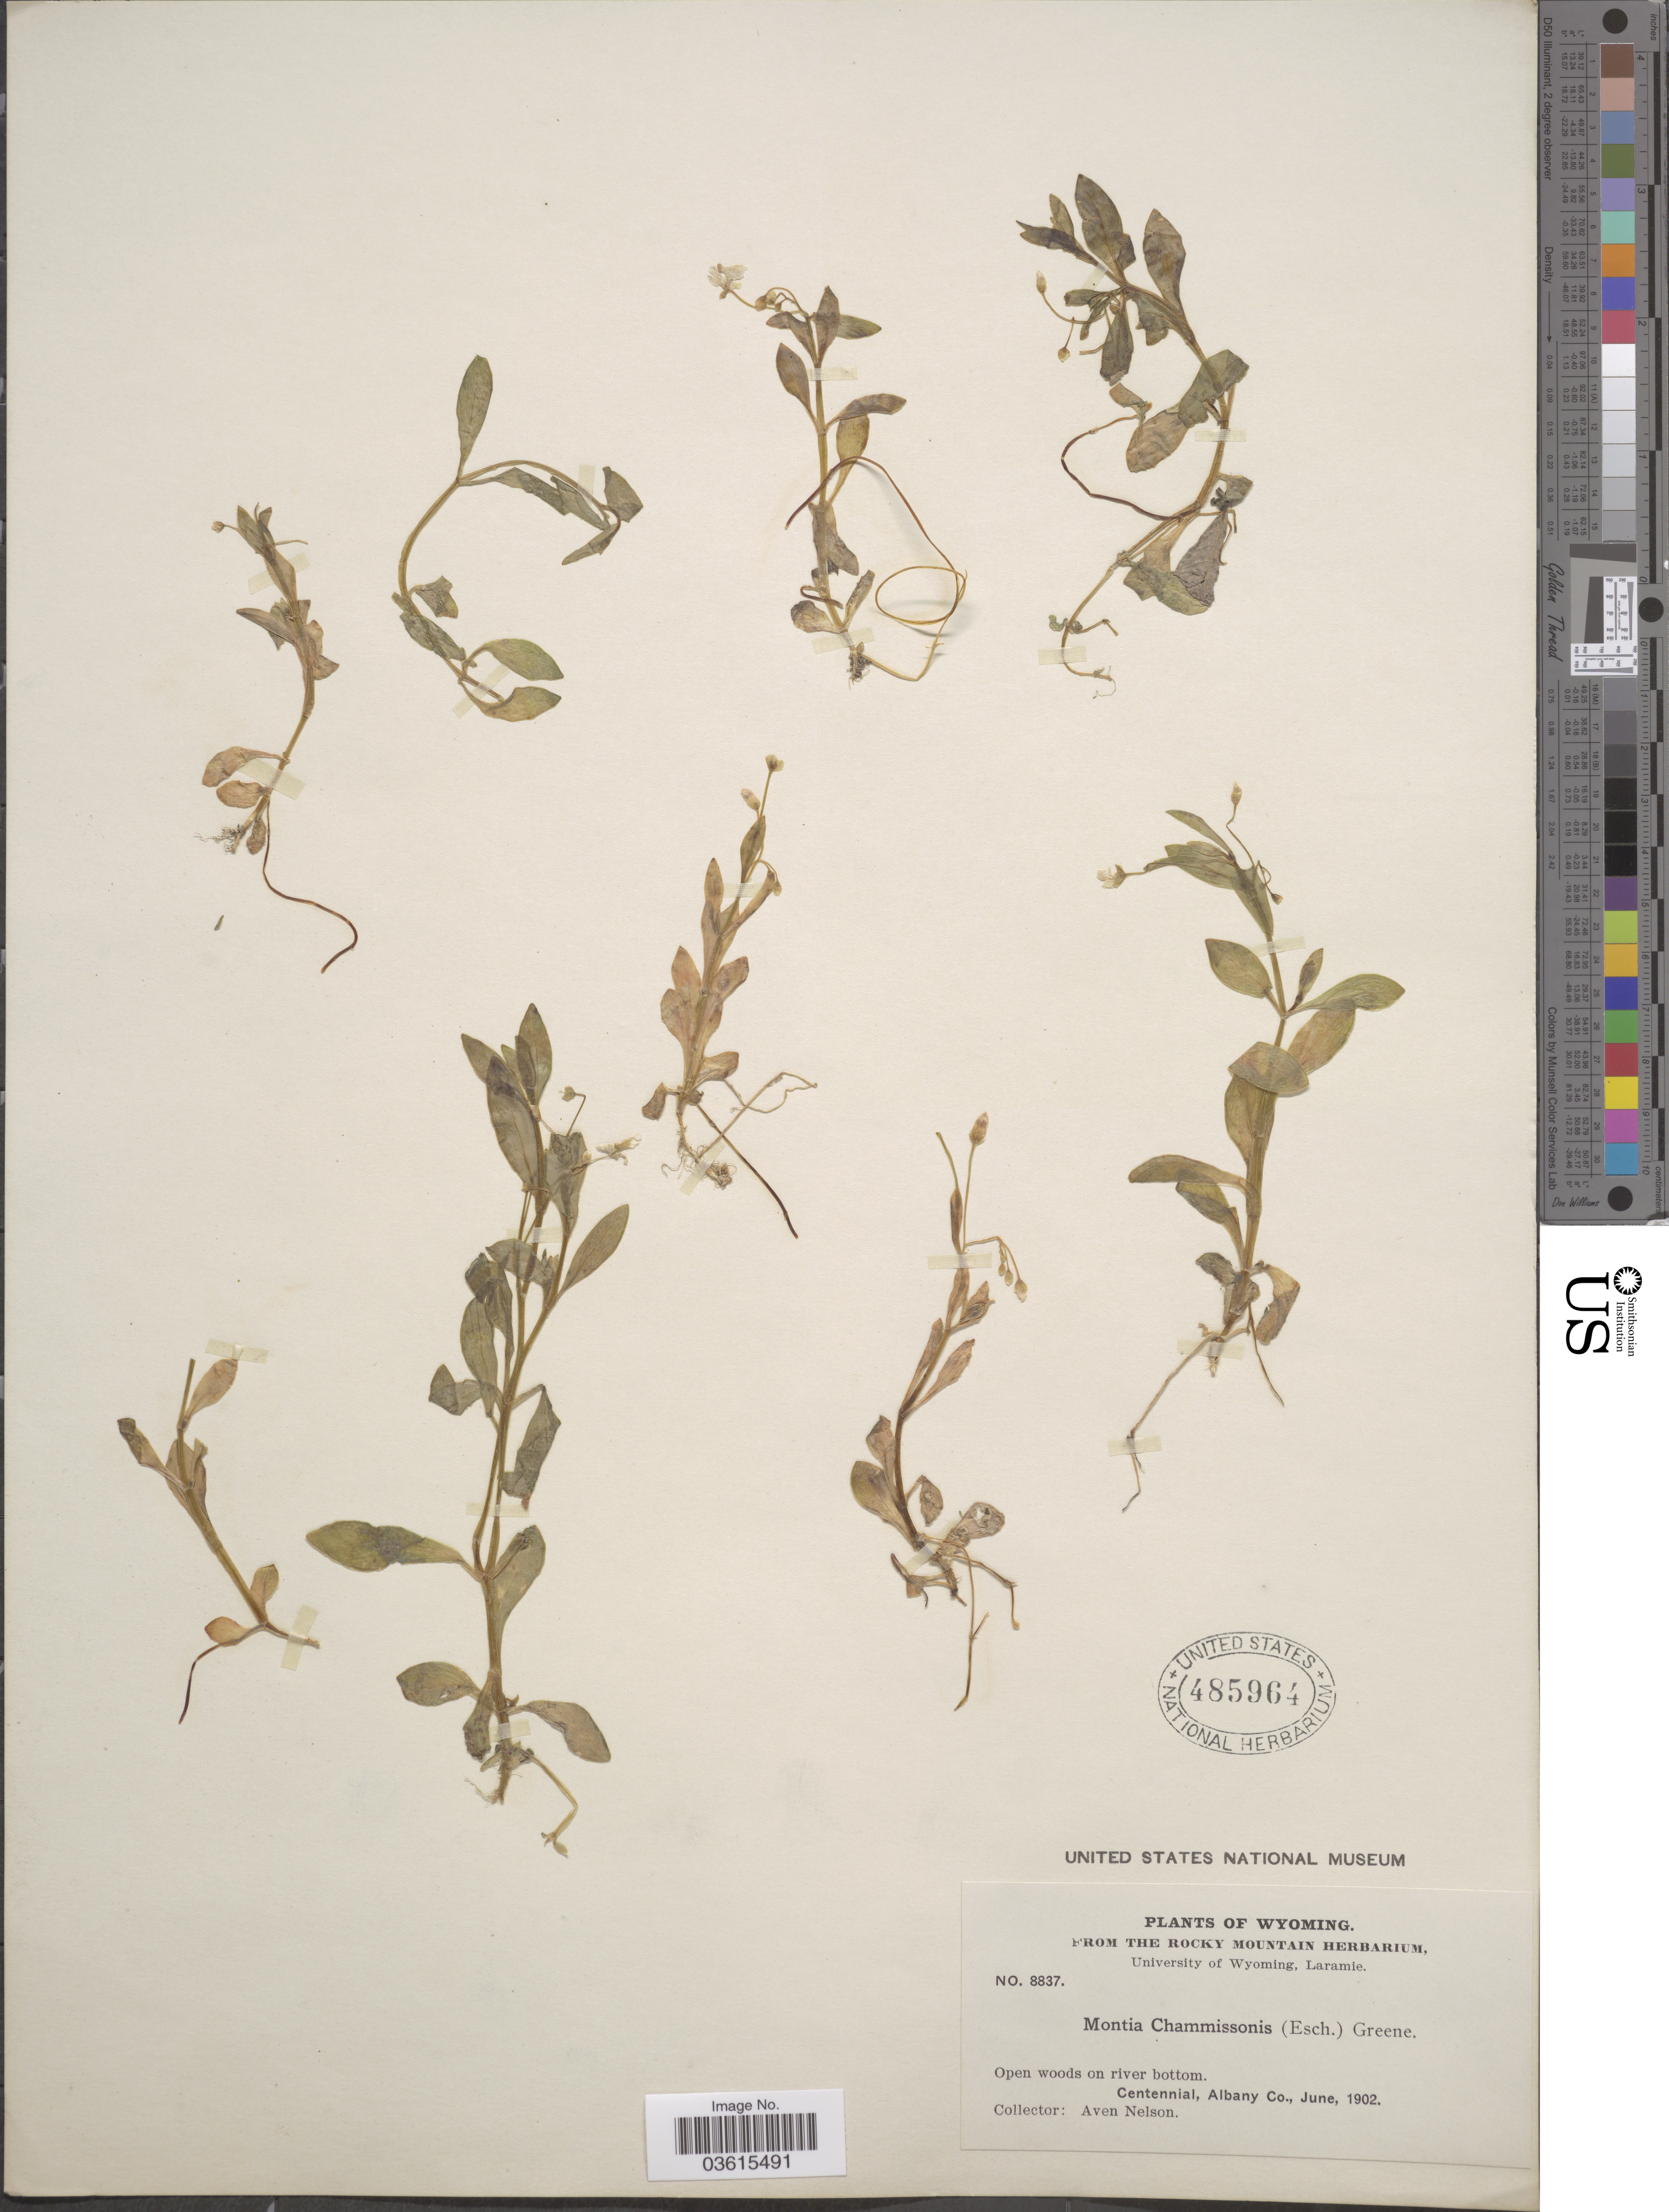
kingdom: Plantae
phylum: Tracheophyta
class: Magnoliopsida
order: Caryophyllales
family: Montiaceae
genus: Montia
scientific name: Montia chamissoi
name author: (Ledeb. ex Spreng.) Greene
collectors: A. Nelson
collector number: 8837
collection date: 1902-06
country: United States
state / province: Wyoming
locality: Centennial, Albany Co.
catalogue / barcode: US 485964